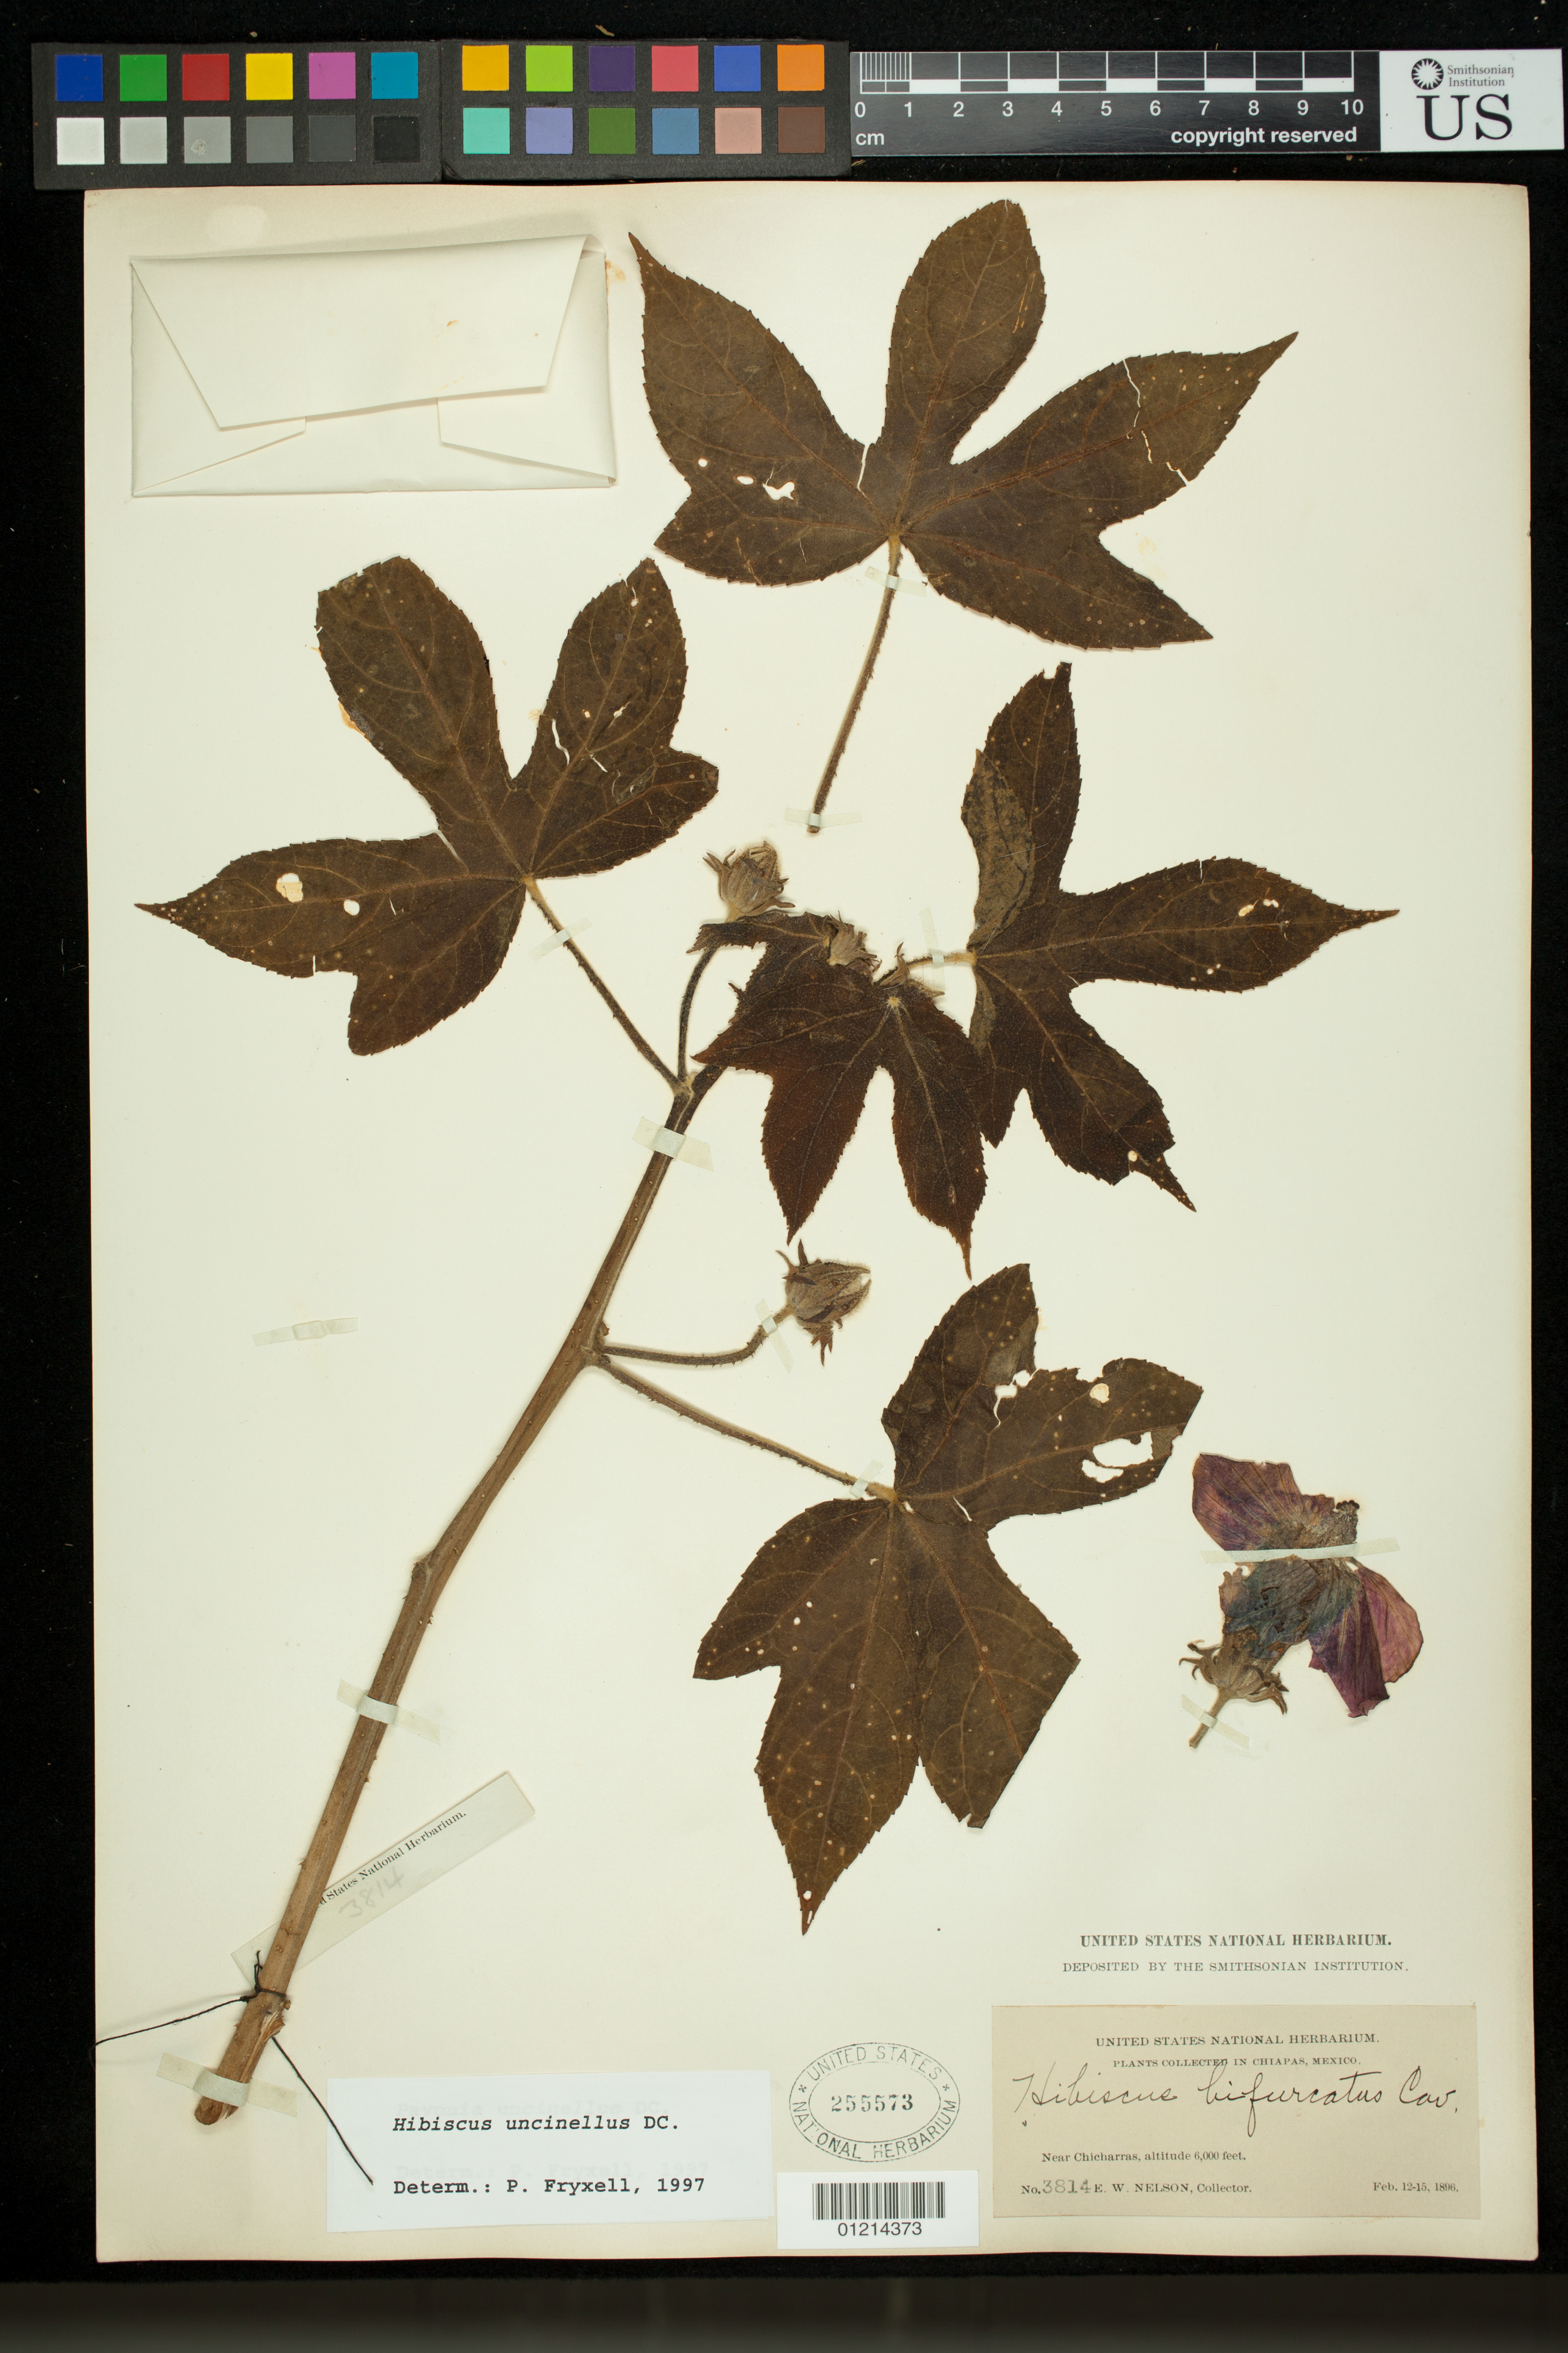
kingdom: Plantae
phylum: Tracheophyta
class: Magnoliopsida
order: Malvales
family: Malvaceae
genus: Sabdariffa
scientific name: Sabdariffa uncinella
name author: (DC.) M.M. Hanes & R.L. Barrett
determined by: Dorr, Laurence J., Curator (BOT), Smithsonian Institution - National Museum of Natural History (UNITED STATES)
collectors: E. W. Nelson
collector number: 3814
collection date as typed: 12 Feb 1896 to 15 Feb 1896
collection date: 1896-02-12/1896-02-15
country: Mexico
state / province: Chiapas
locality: Near Chicharras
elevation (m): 1829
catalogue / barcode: US 255573